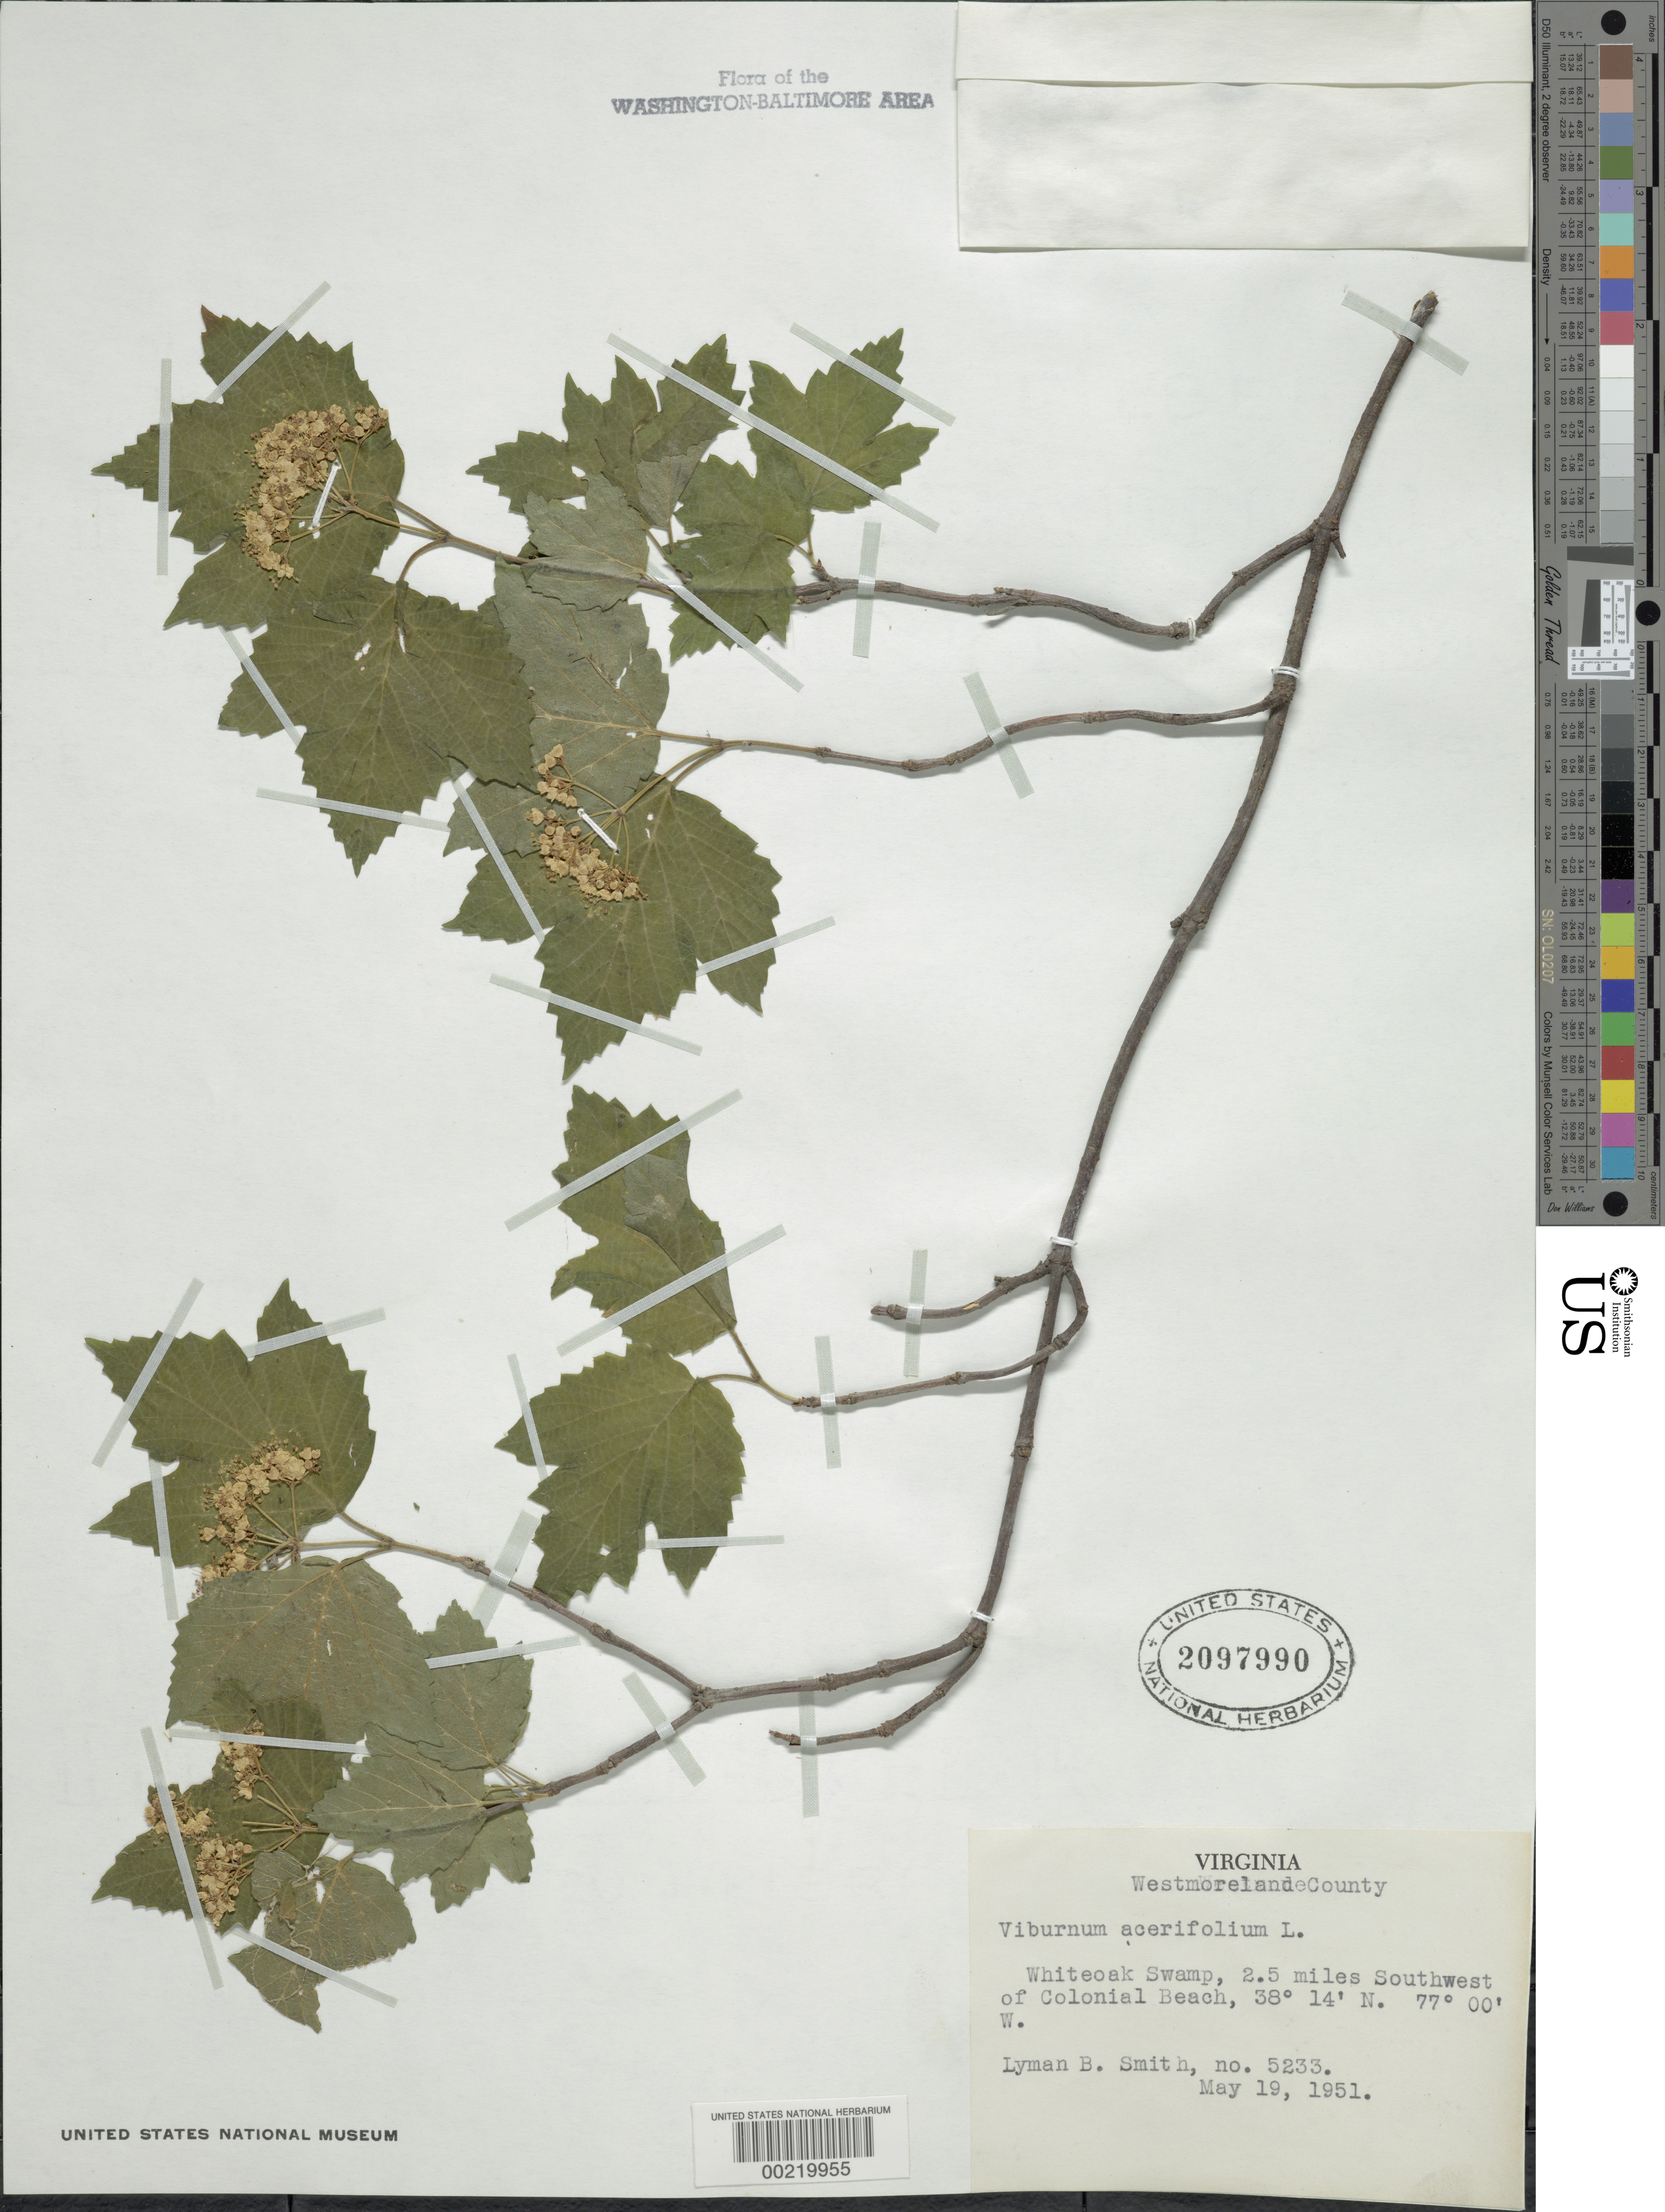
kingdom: Plantae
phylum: Tracheophyta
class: Magnoliopsida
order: Dipsacales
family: Viburnaceae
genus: Viburnum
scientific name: Viburnum acerifolium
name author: L.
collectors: L. Smith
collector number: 5233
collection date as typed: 19 May 1951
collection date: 1951-05-19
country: United States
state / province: Virginia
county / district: Westmoreland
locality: Whiteoak Swamp, Colonial Beach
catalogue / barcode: US 2097990